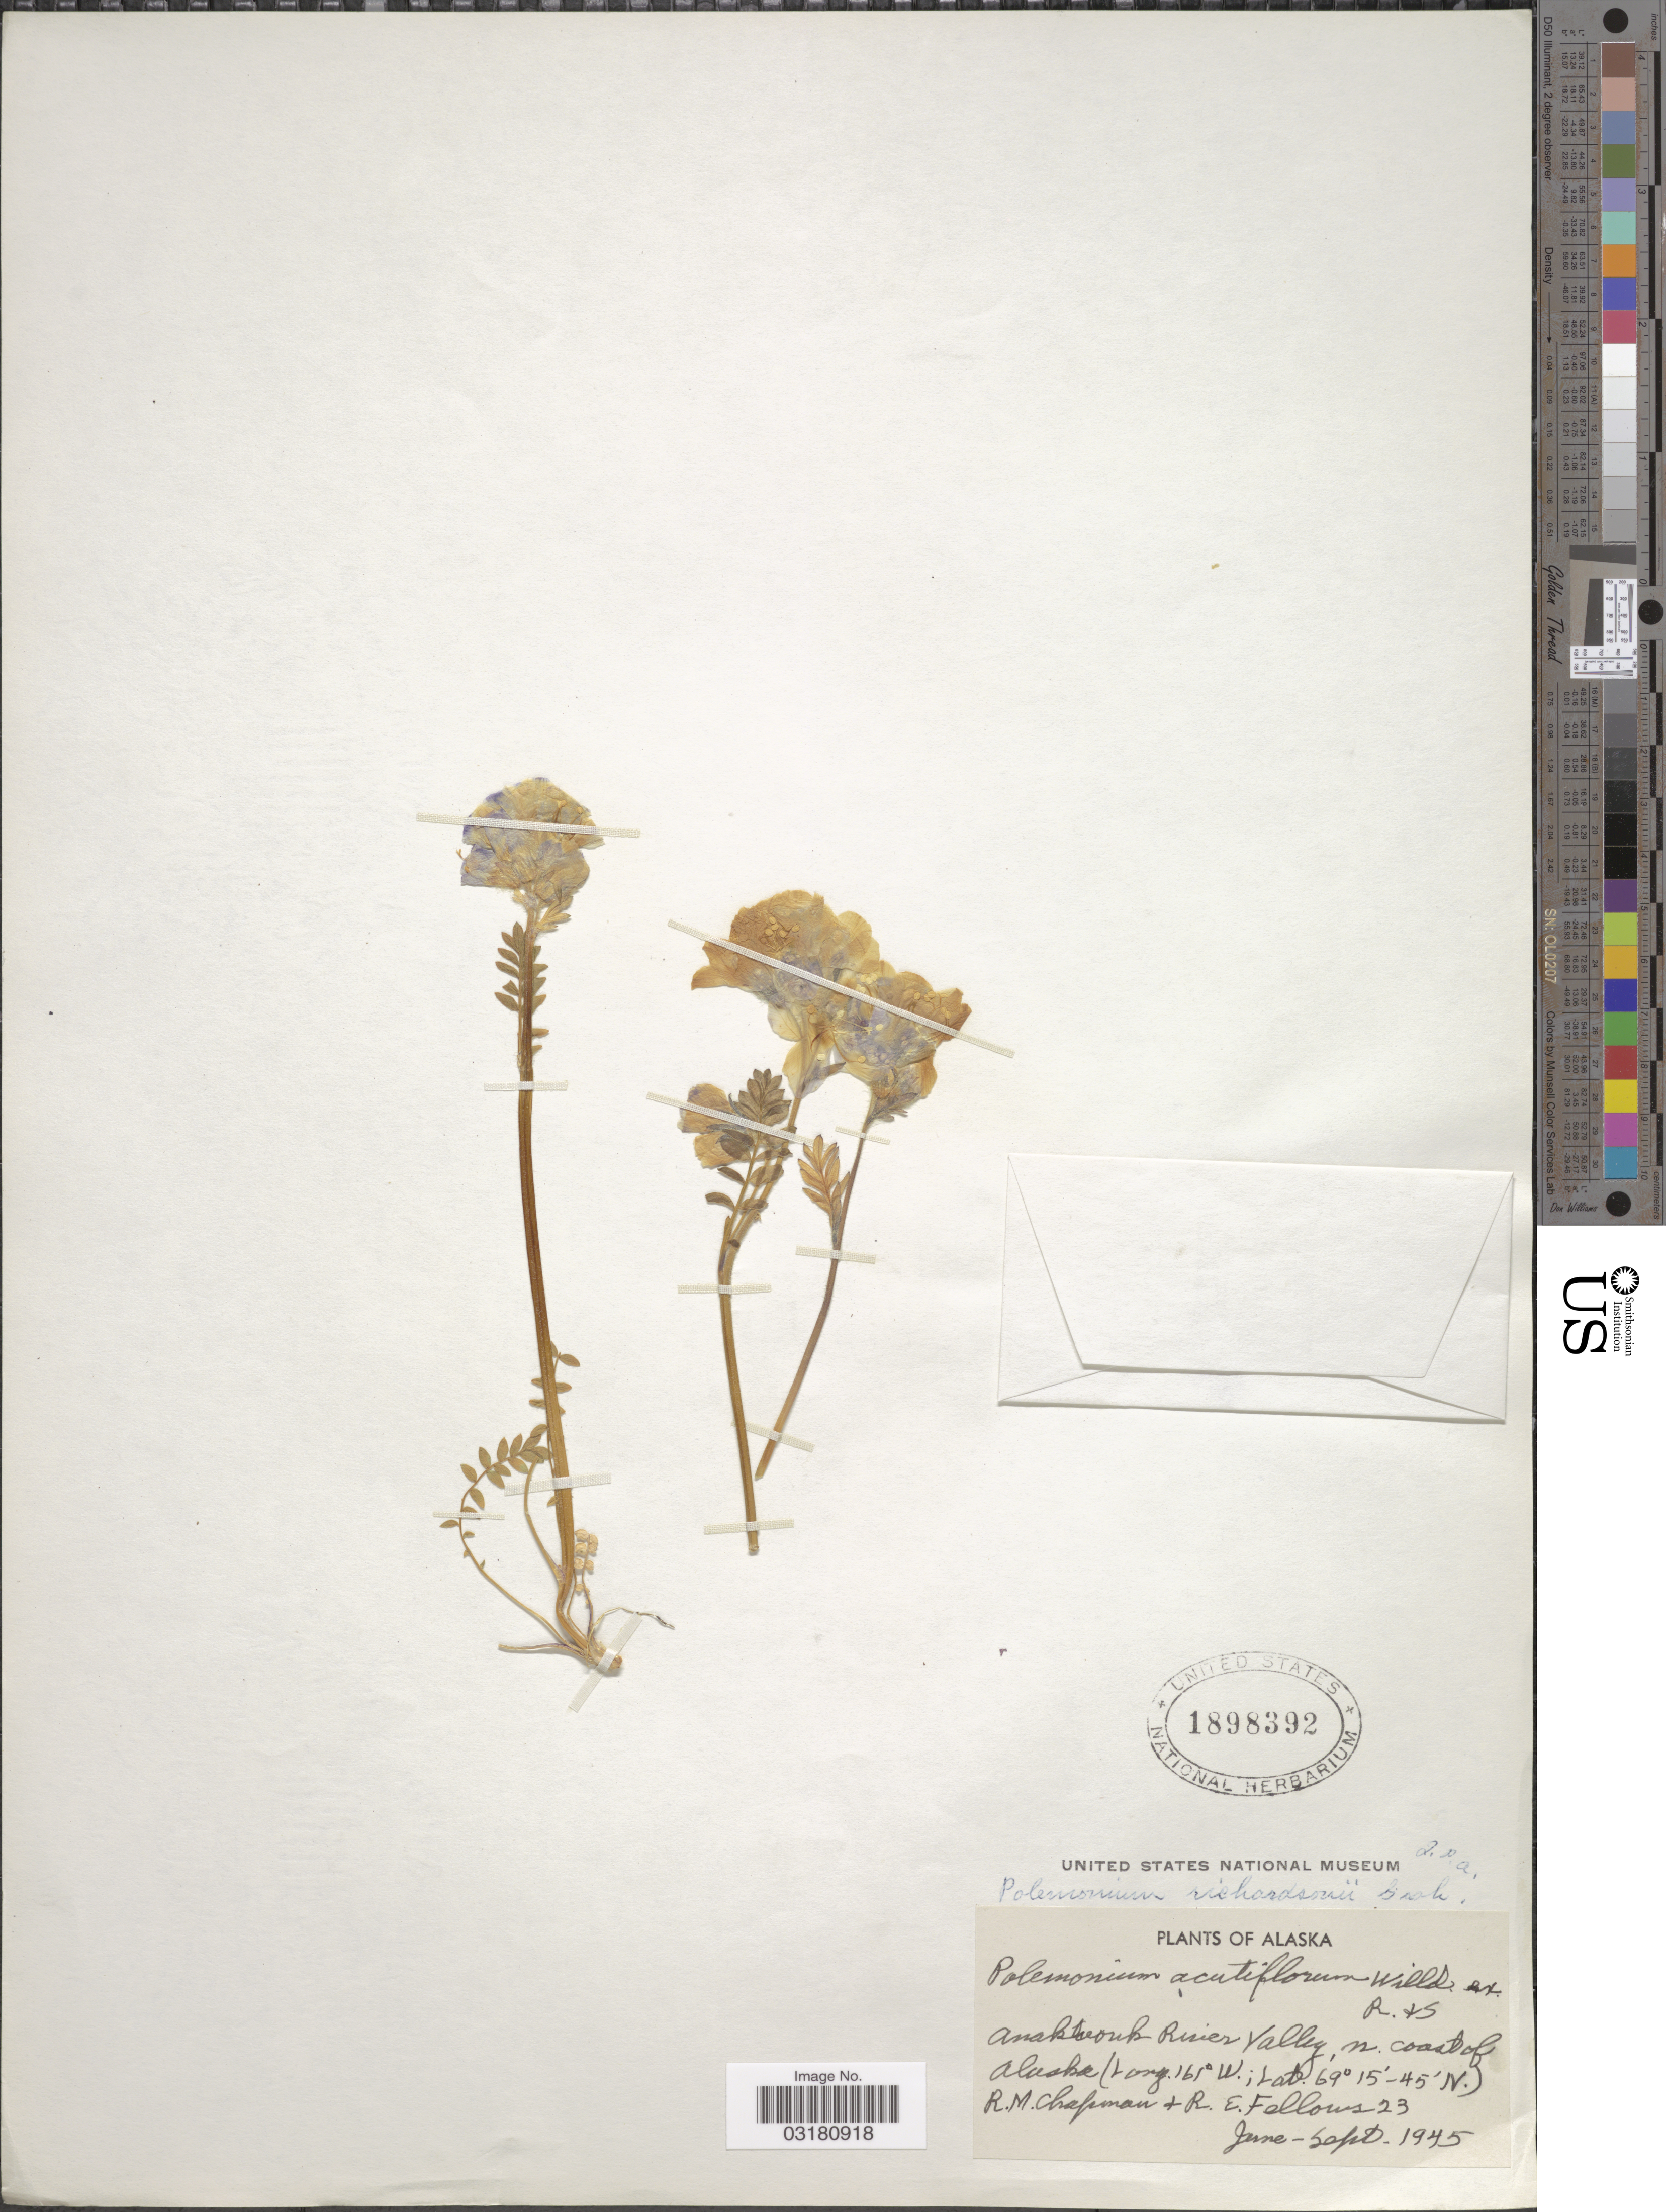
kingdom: Plantae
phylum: Tracheophyta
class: Magnoliopsida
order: Ericales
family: Polemoniaceae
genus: Polemonium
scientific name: Polemonium boreale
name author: Adams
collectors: R. M. Chapman & R. Fellows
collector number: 23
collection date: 1945-06/1945-09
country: United States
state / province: Alaska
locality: Anaktuvuk River Valley, n. coast of Alaska.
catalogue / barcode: US 1898392